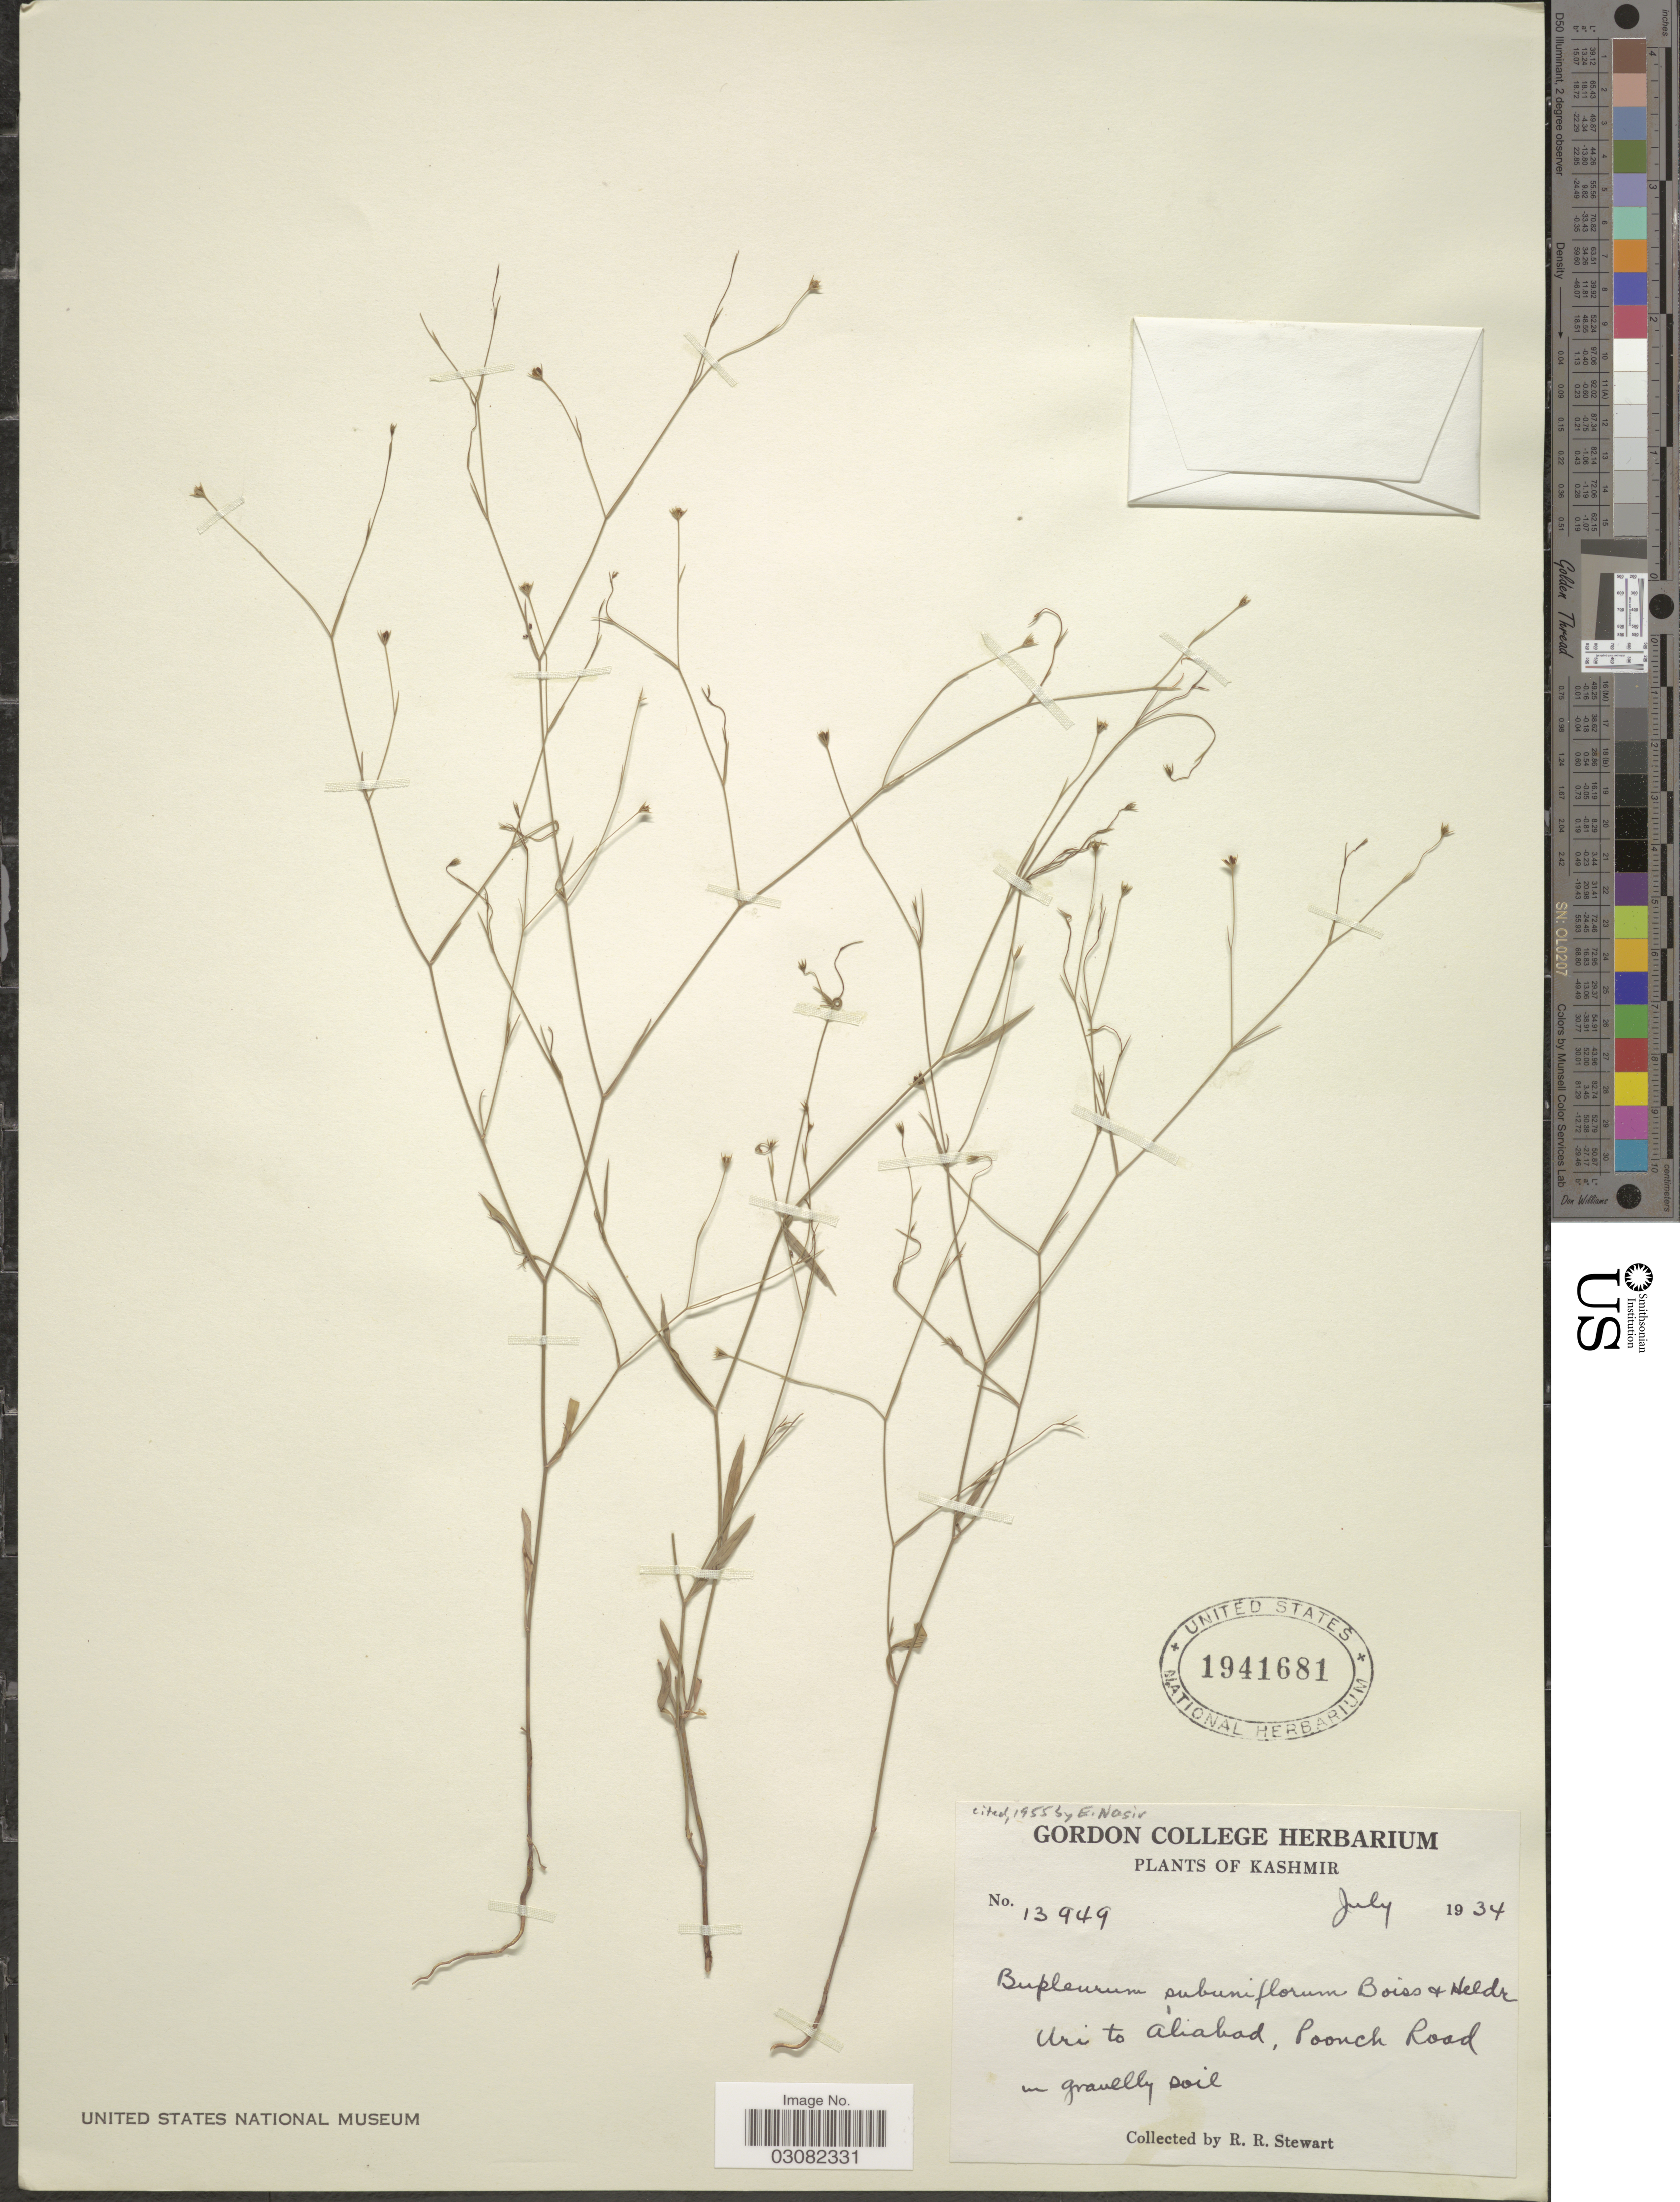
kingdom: Plantae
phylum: Tracheophyta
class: Magnoliopsida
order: Apiales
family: Apiaceae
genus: Bupleurum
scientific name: Bupleurum subuniflorum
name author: Boiss. & Heldr.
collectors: R. Stewart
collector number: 13949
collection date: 1934-07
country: India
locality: Kashmir. Uri to Aliabad, Poonch Road.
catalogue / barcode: US 1941681